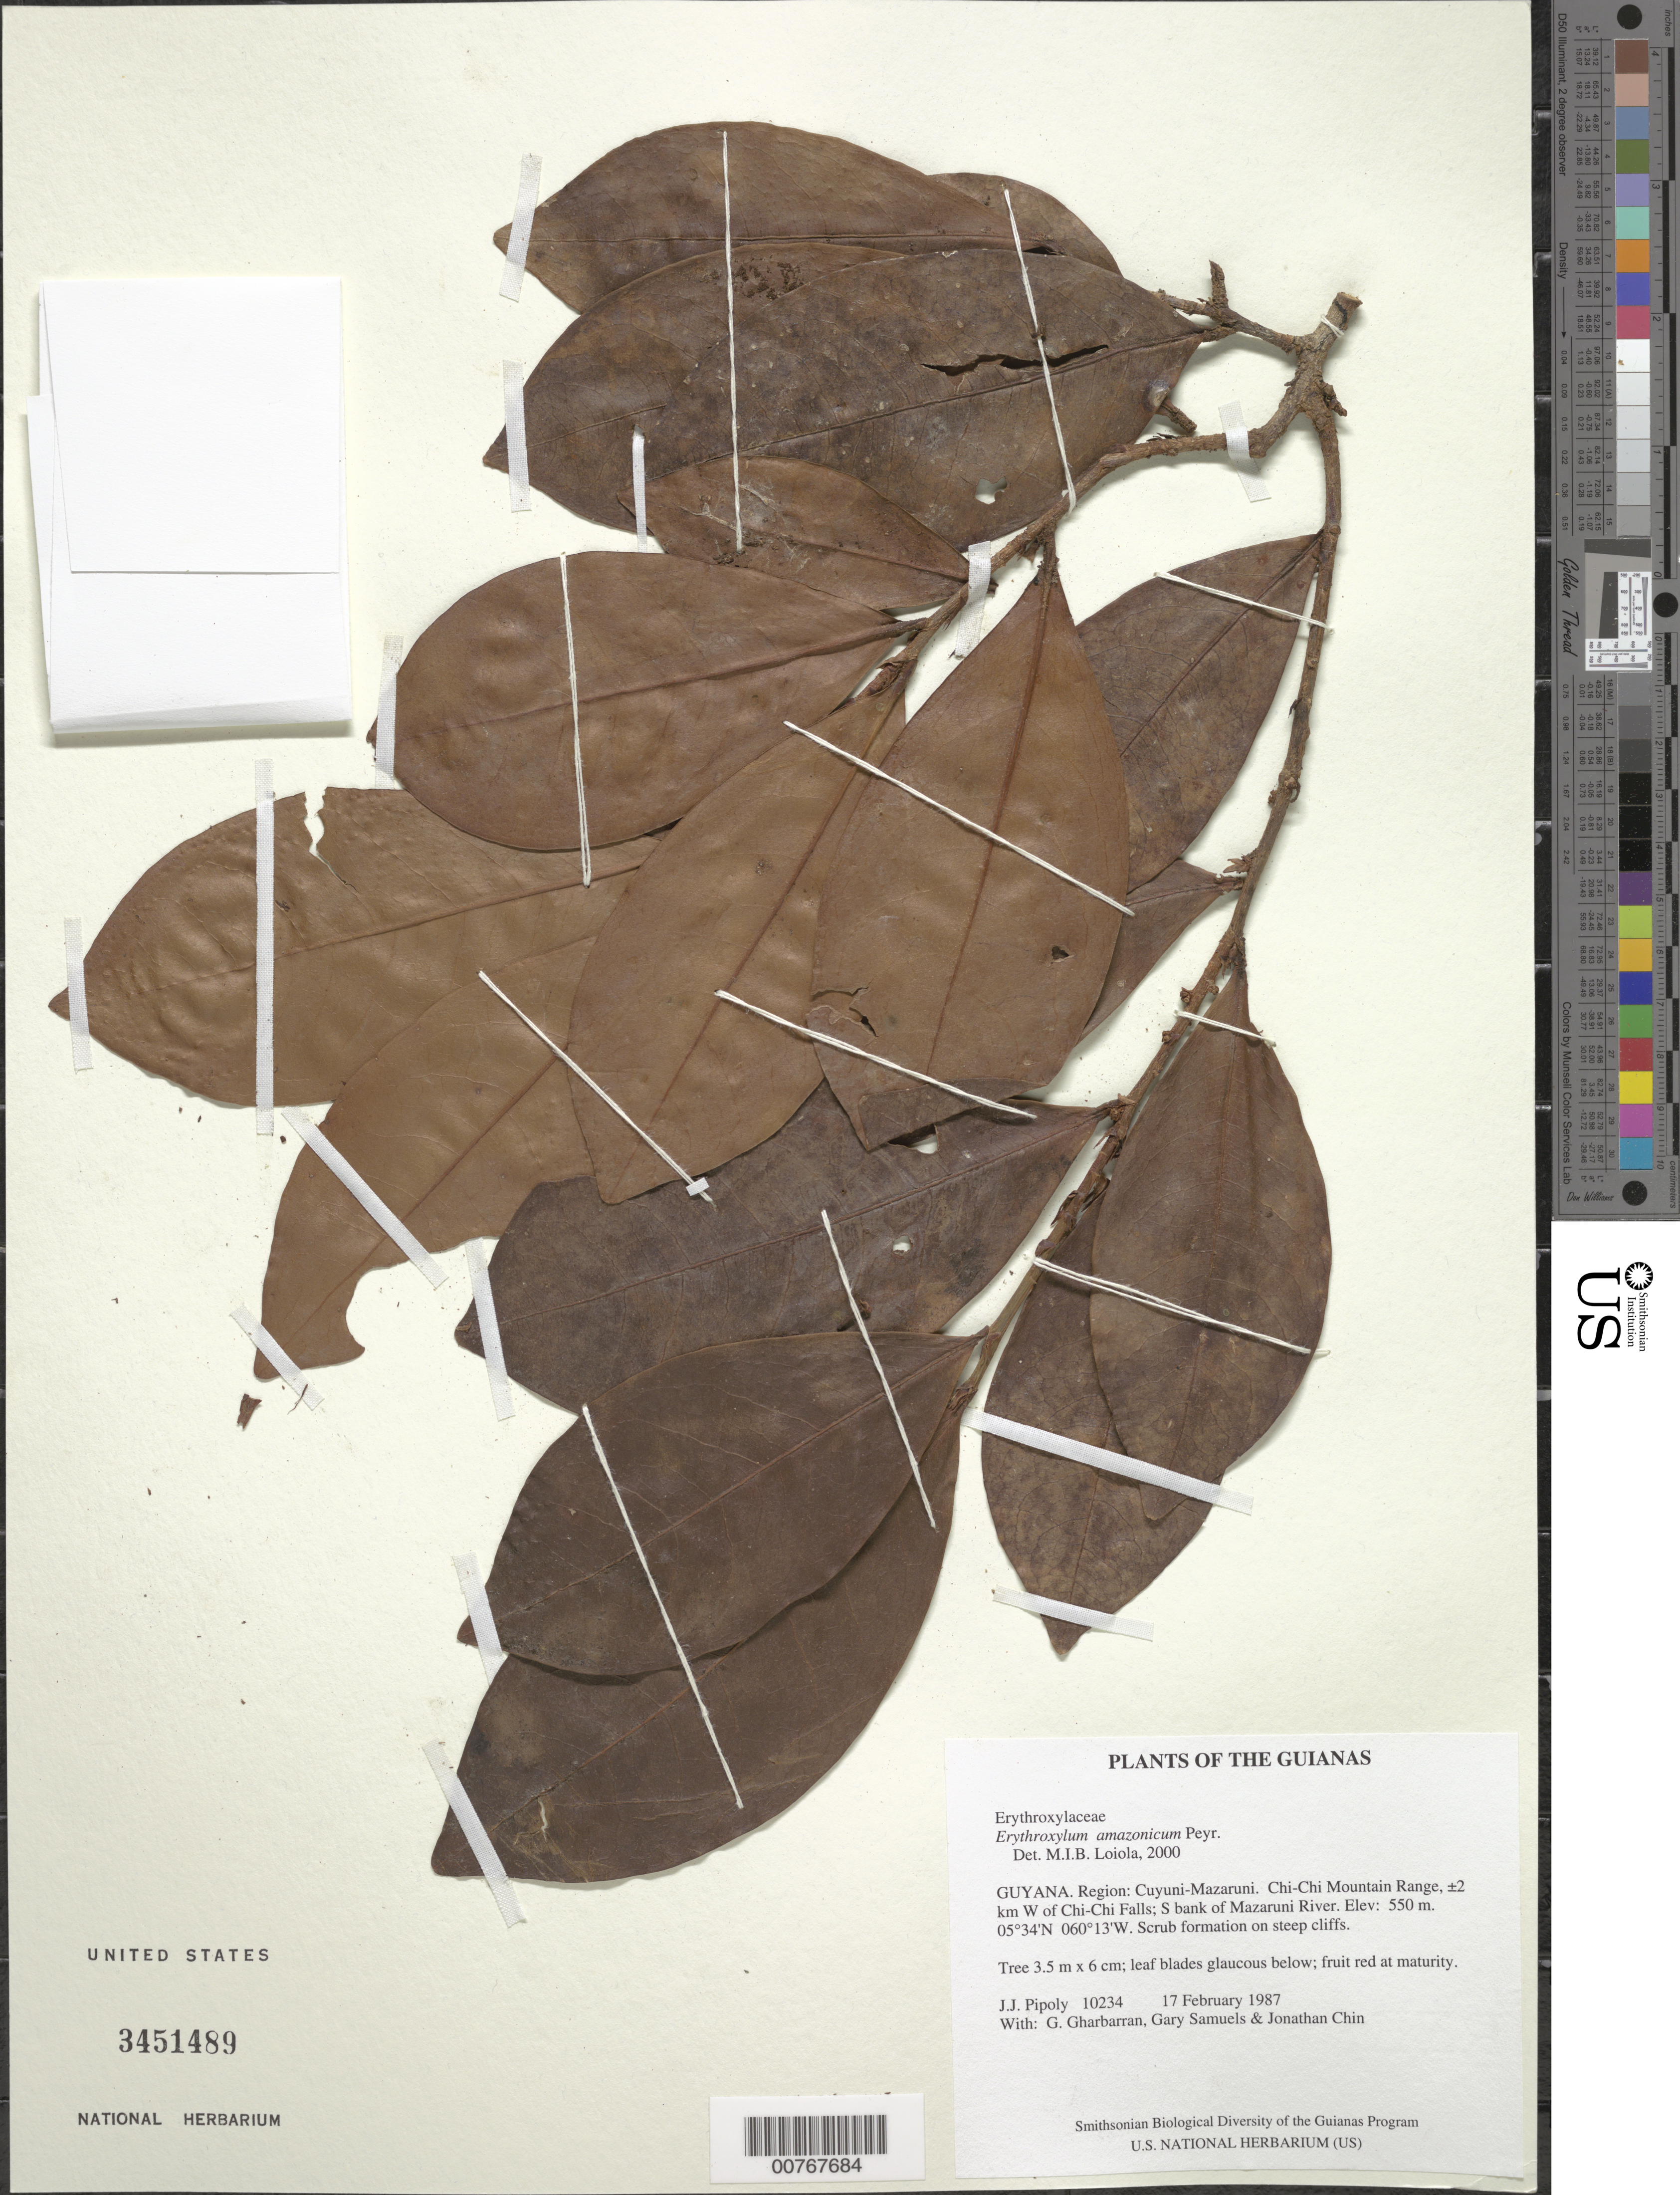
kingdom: Plantae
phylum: Tracheophyta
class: Magnoliopsida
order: Malpighiales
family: Erythroxylaceae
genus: Erythroxylum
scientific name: Erythroxylum amazonicum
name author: Peyr.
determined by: Loiola, M. I. B.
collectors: J. J. Pipoly, G. Gharbarran, G. Samuels & J. Chin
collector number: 10234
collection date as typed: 17 February 1987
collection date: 1987-02-17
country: Guyana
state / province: Cuyuni-Mazaruni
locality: Chi-Chi Mountain Range, ±2 km W of Chi-Chi Falls; S bank of Mazaruni River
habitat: Scrub formation on steep cliffs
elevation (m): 550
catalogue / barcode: US 3451489